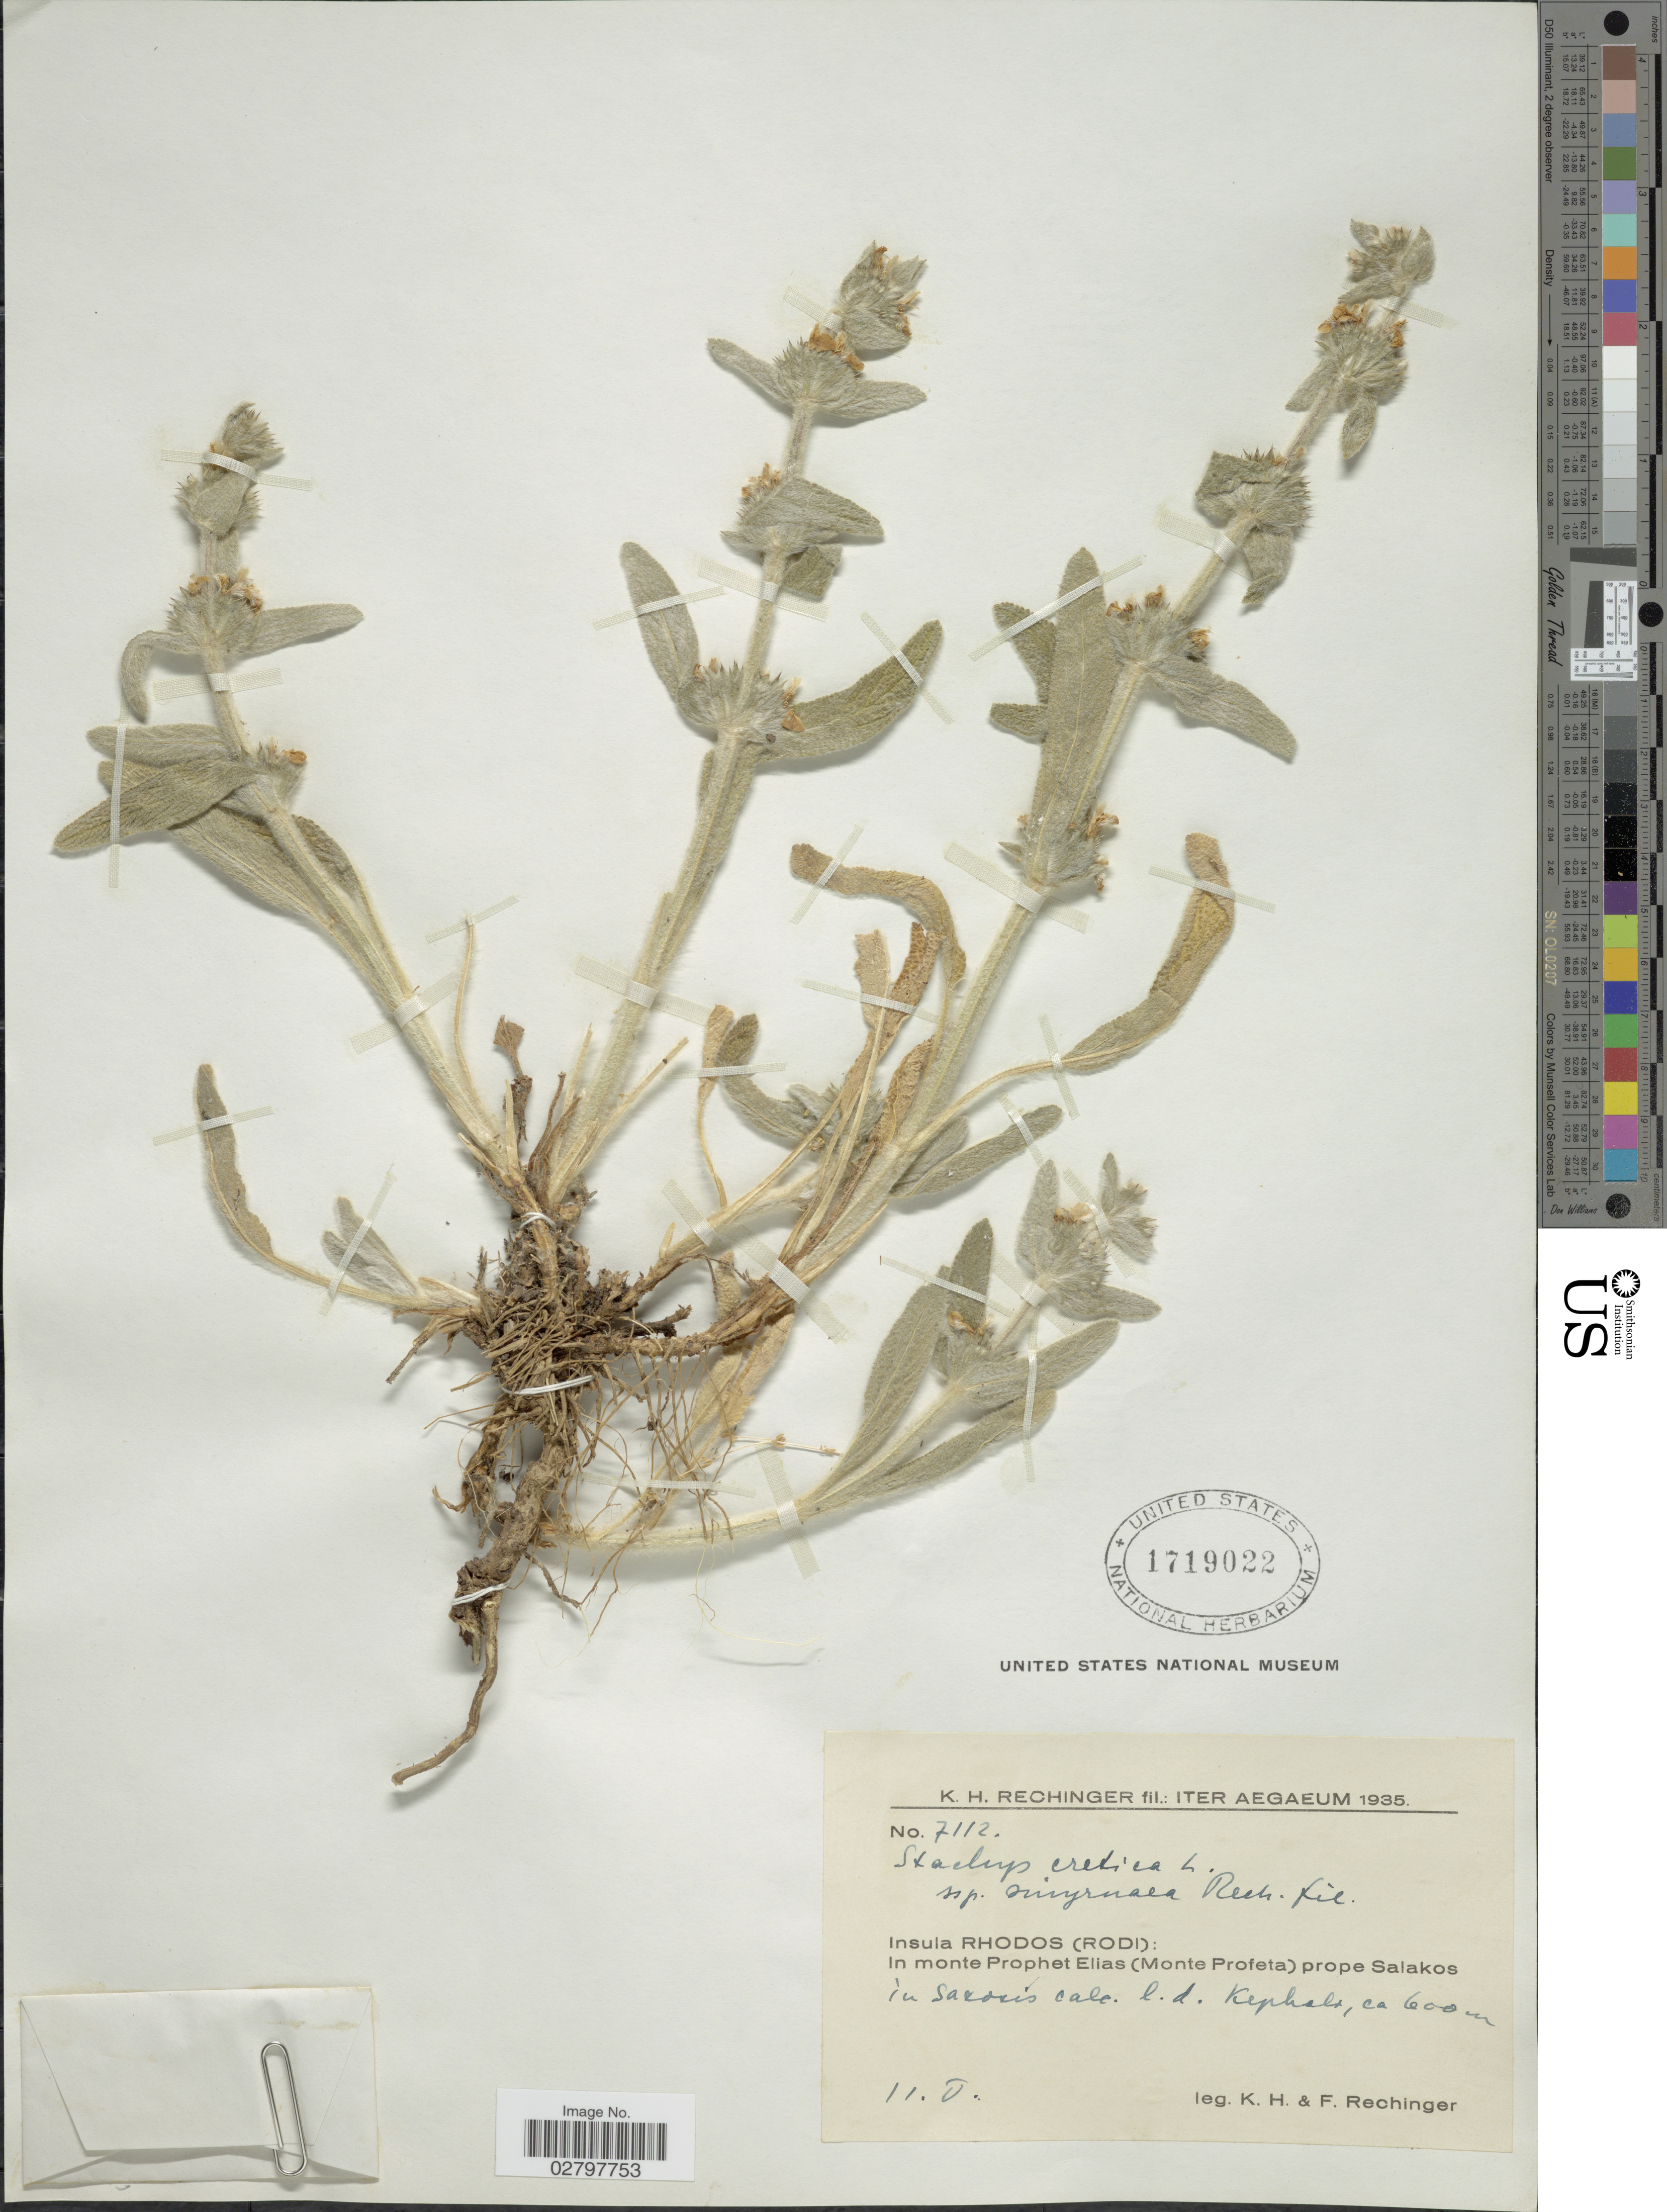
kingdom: Plantae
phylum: Tracheophyta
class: Magnoliopsida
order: Lamiales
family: Lamiaceae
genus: Stachys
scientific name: Stachys cretica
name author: L.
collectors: K. H. Rechinger & F. Rechinger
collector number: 7112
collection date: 1935-05-11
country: Greece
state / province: South Aegean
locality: Aegaeum. Insula Rhodos (Rodi): In monte Prophet Elias (Monte Profeta) prope Salakos, in saxosis calc. l.d. Kephalo.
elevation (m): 600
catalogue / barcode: US 1719022